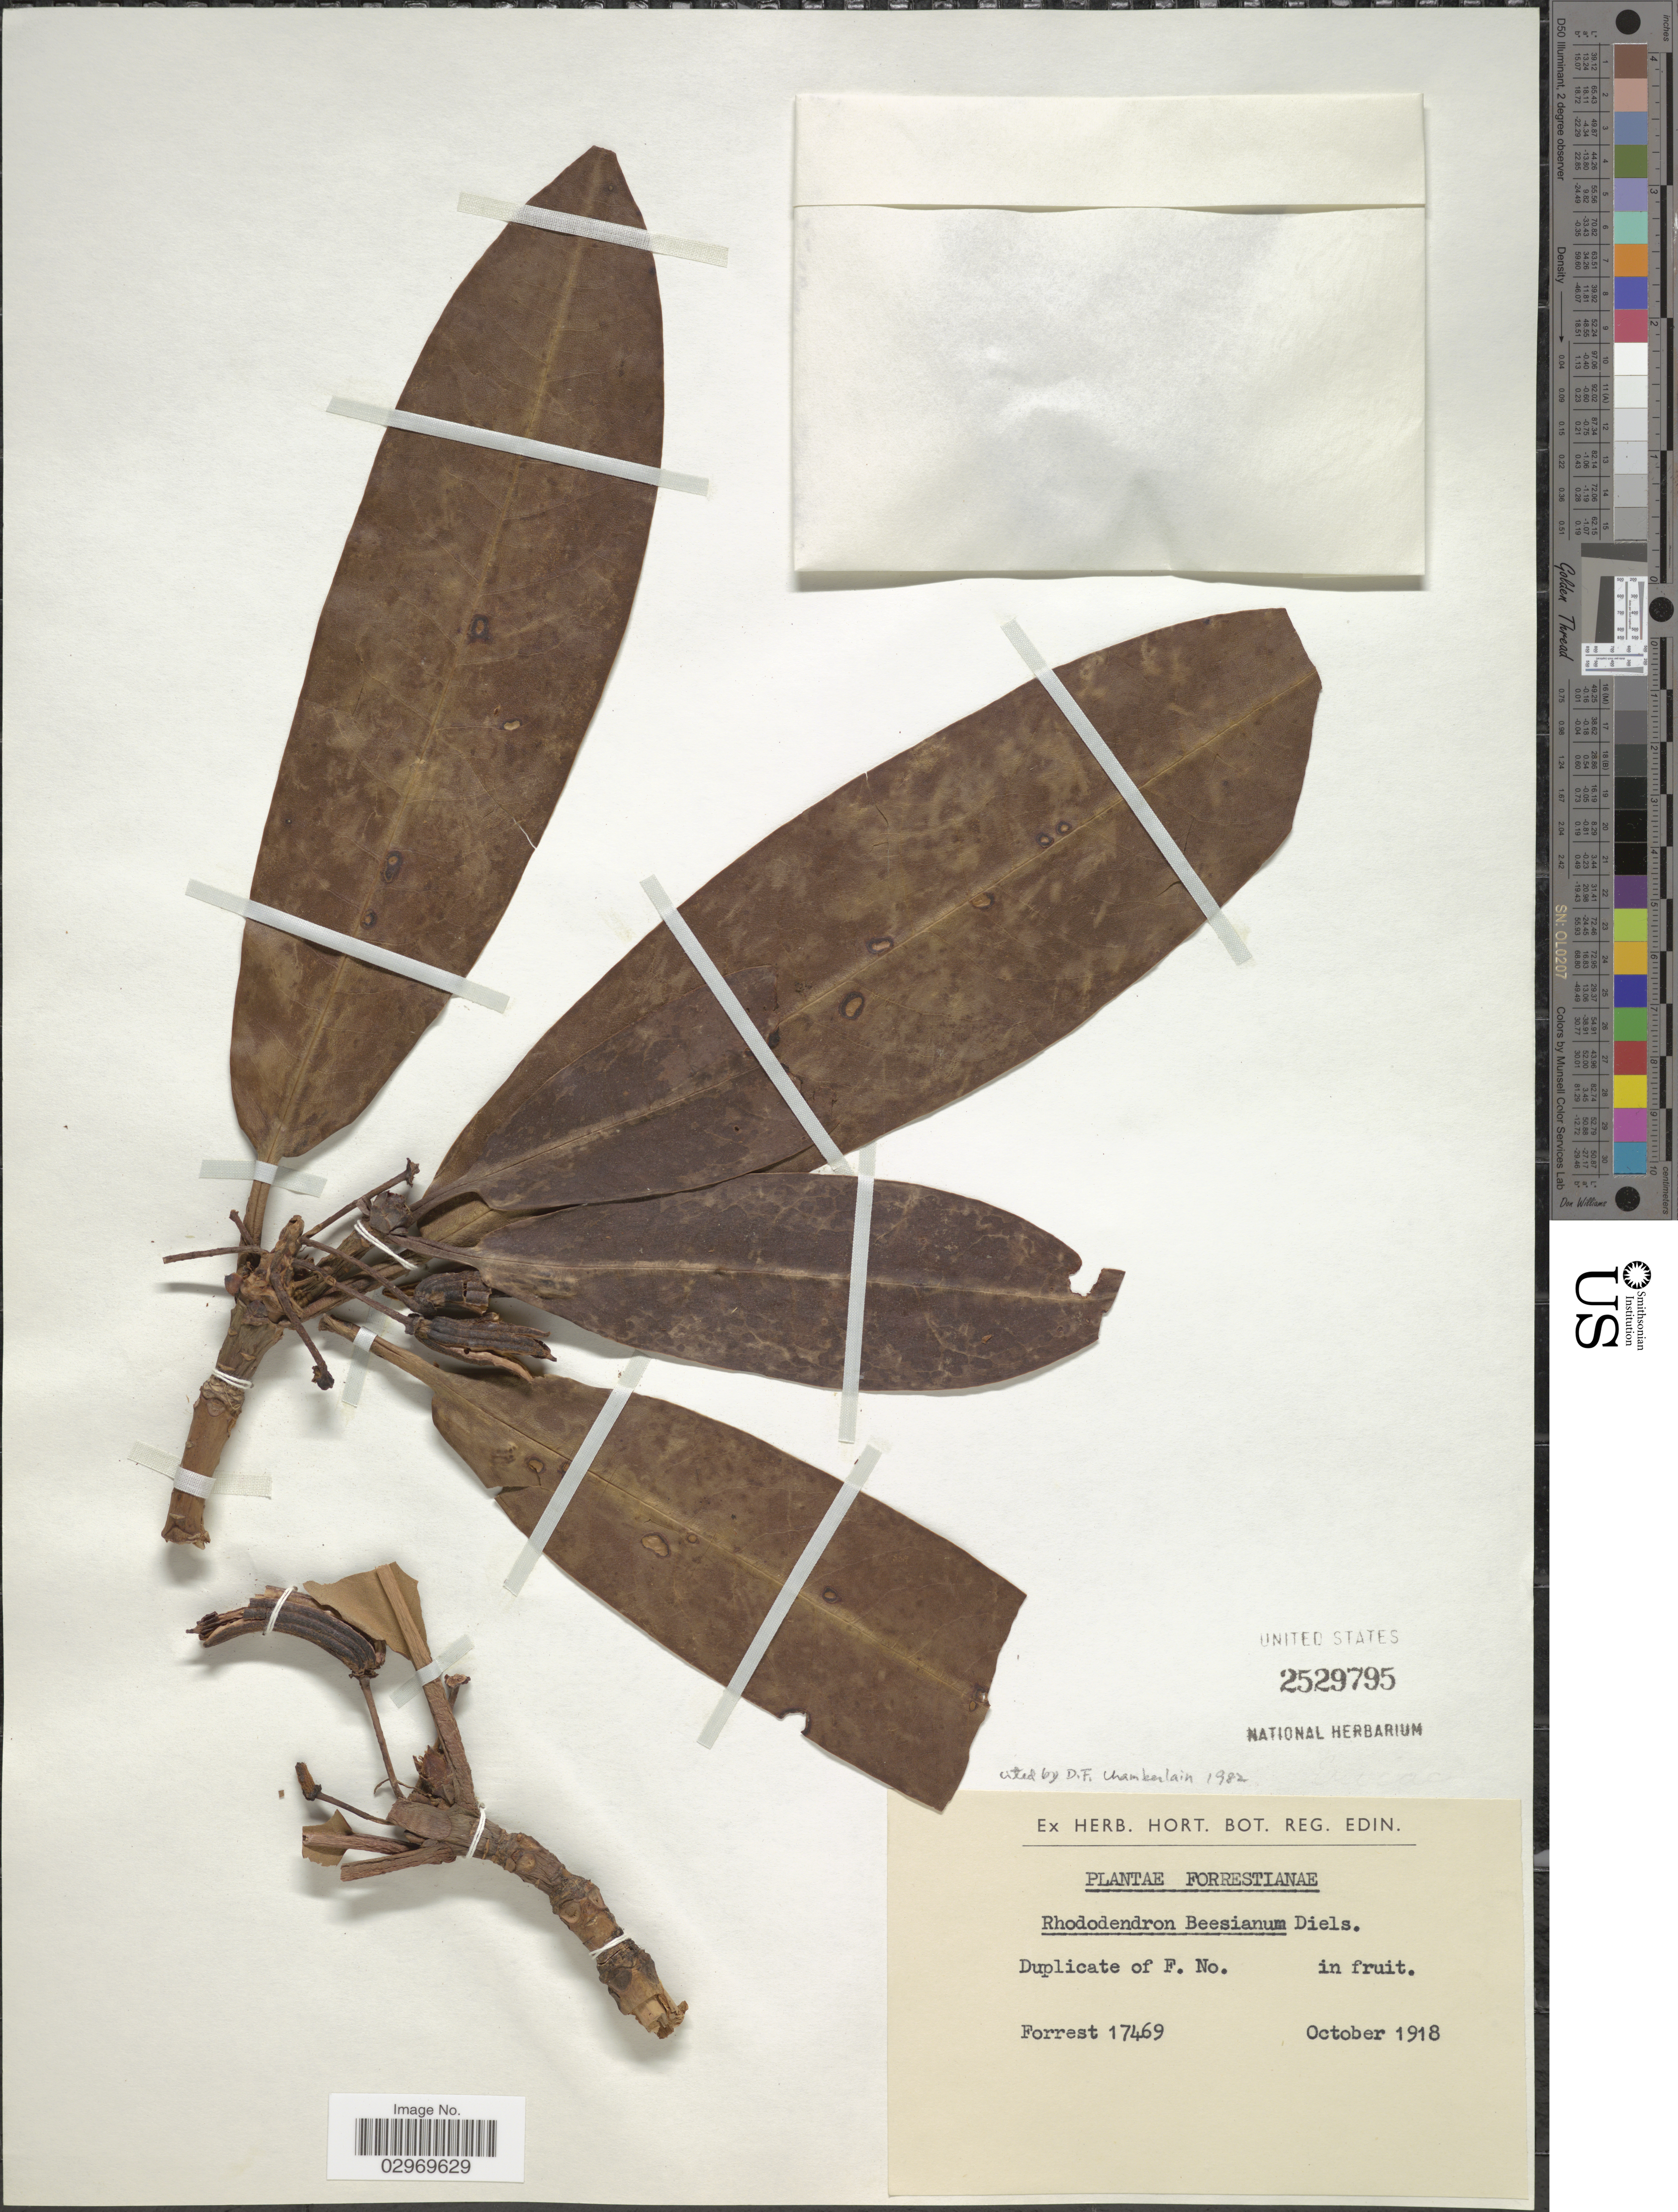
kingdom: Plantae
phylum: Tracheophyta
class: Magnoliopsida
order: Ericales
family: Ericaceae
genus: Rhododendron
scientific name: Rhododendron beesianum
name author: Diels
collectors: -. Forrest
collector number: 17469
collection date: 1918-10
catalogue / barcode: US 2529795